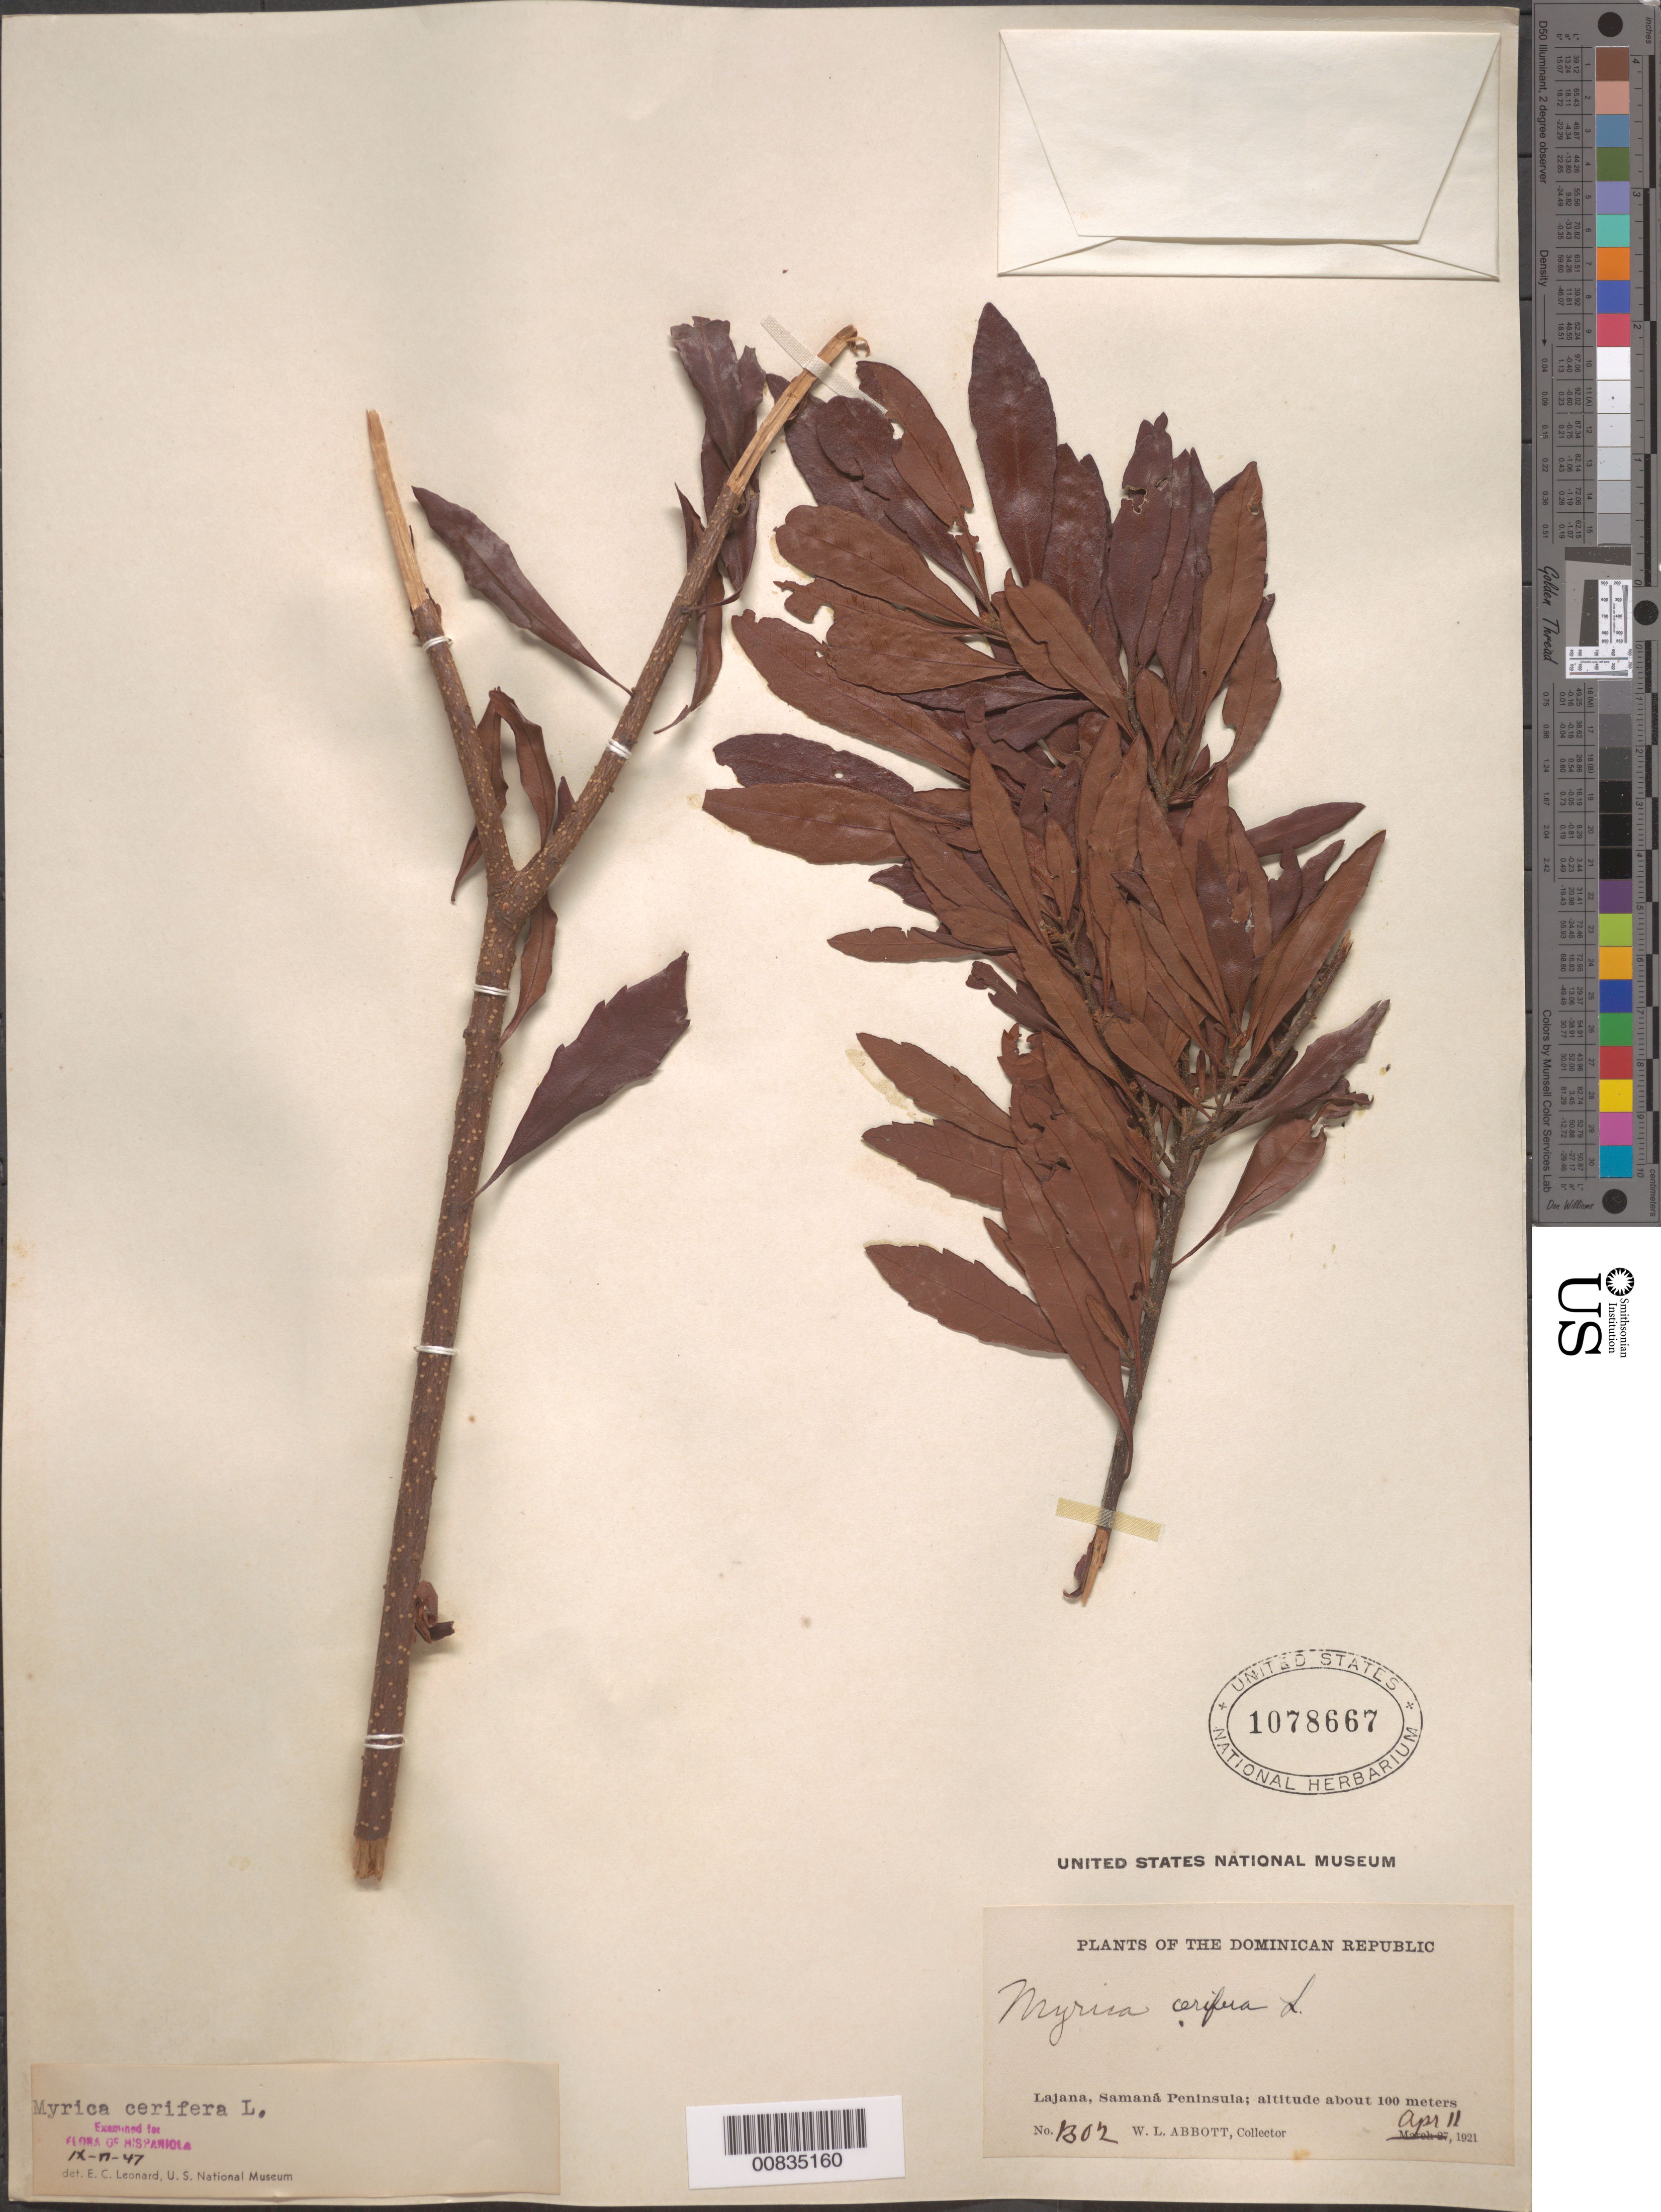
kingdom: Plantae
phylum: Tracheophyta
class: Magnoliopsida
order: Fagales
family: Myricaceae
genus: Morella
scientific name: Morella cerifera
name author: (L.) Small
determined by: Strong, M. T., (US), Smithsonian Institution - National Museum of Natural History (UNITED STATES)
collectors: W. L. Abbott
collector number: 1302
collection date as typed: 11 Apr 1921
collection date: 1921-04-11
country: Dominican Republic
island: Hispaniola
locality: Lajana, Samaná Peninsula.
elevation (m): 100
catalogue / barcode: US 1078667